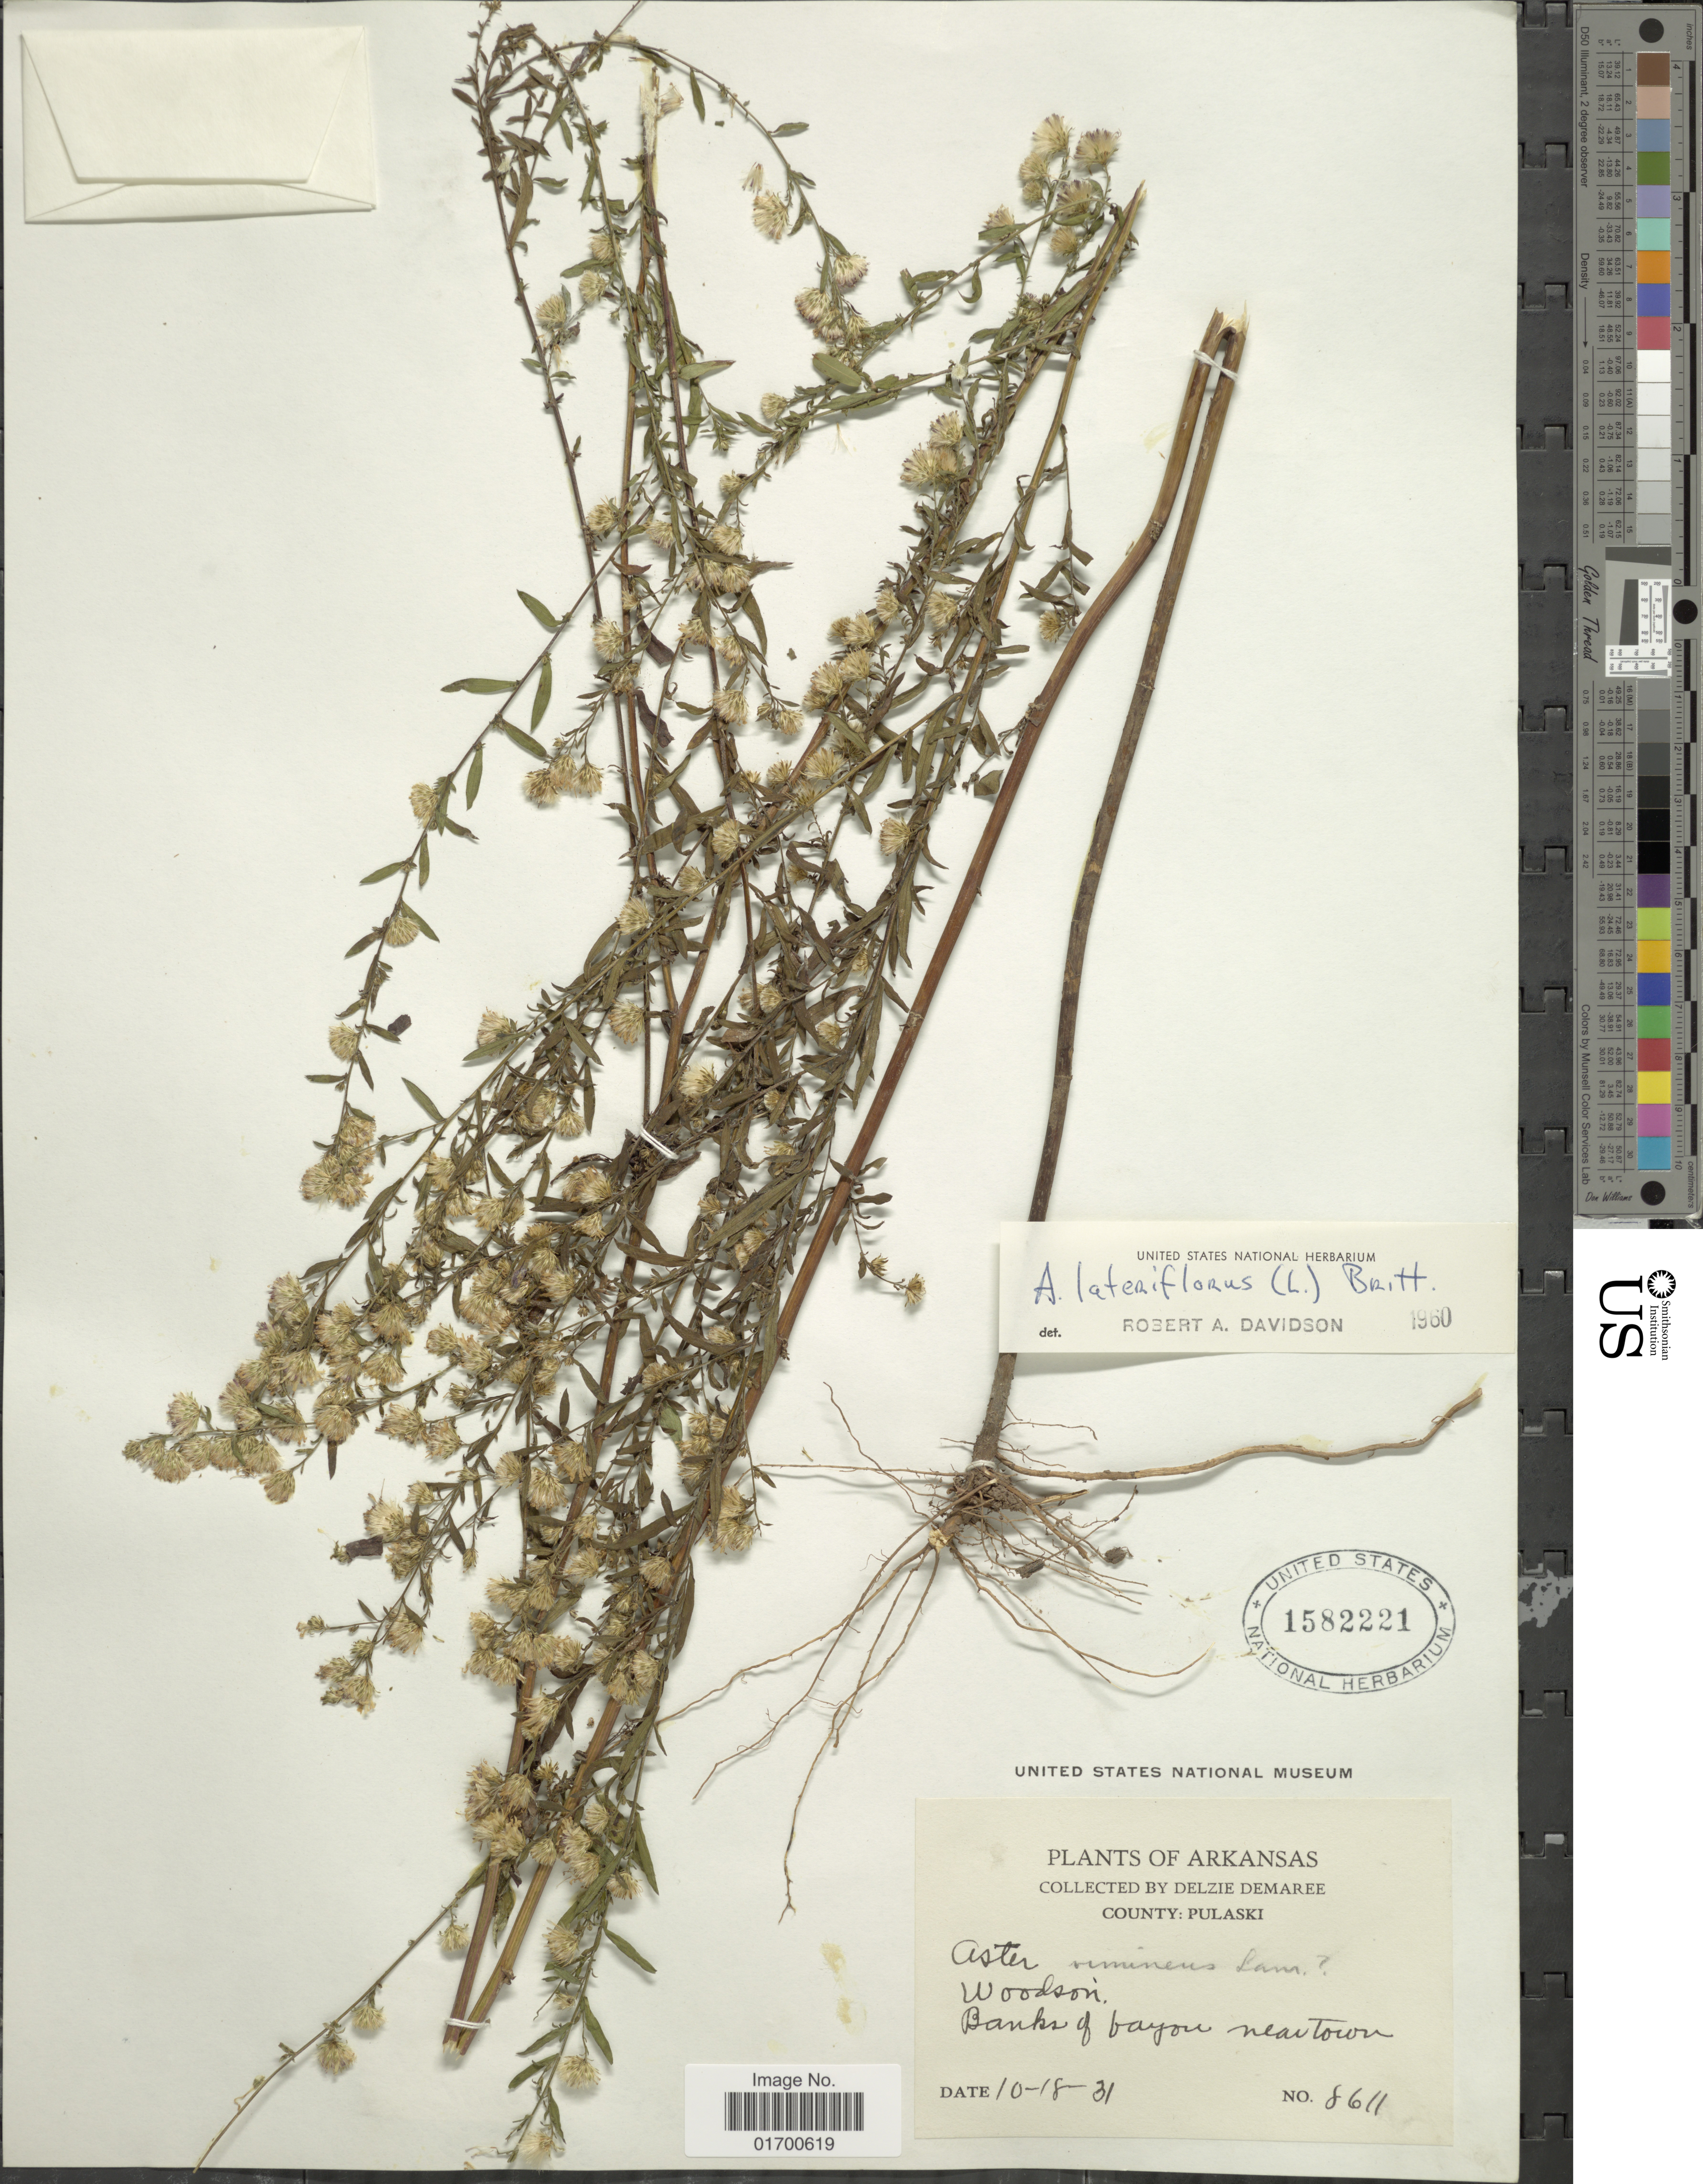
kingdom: Plantae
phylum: Tracheophyta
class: Magnoliopsida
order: Asterales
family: Asteraceae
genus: Symphyotrichum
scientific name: Symphyotrichum lateriflorum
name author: (L.) Á. Löve & D. Löve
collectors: D. Demaree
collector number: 8611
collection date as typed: Transcribed d/m/y: 18/10/31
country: United States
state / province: Arkansas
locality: County: Pulaski, Woodson, Bank of bayon near Town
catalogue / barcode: US 1582221